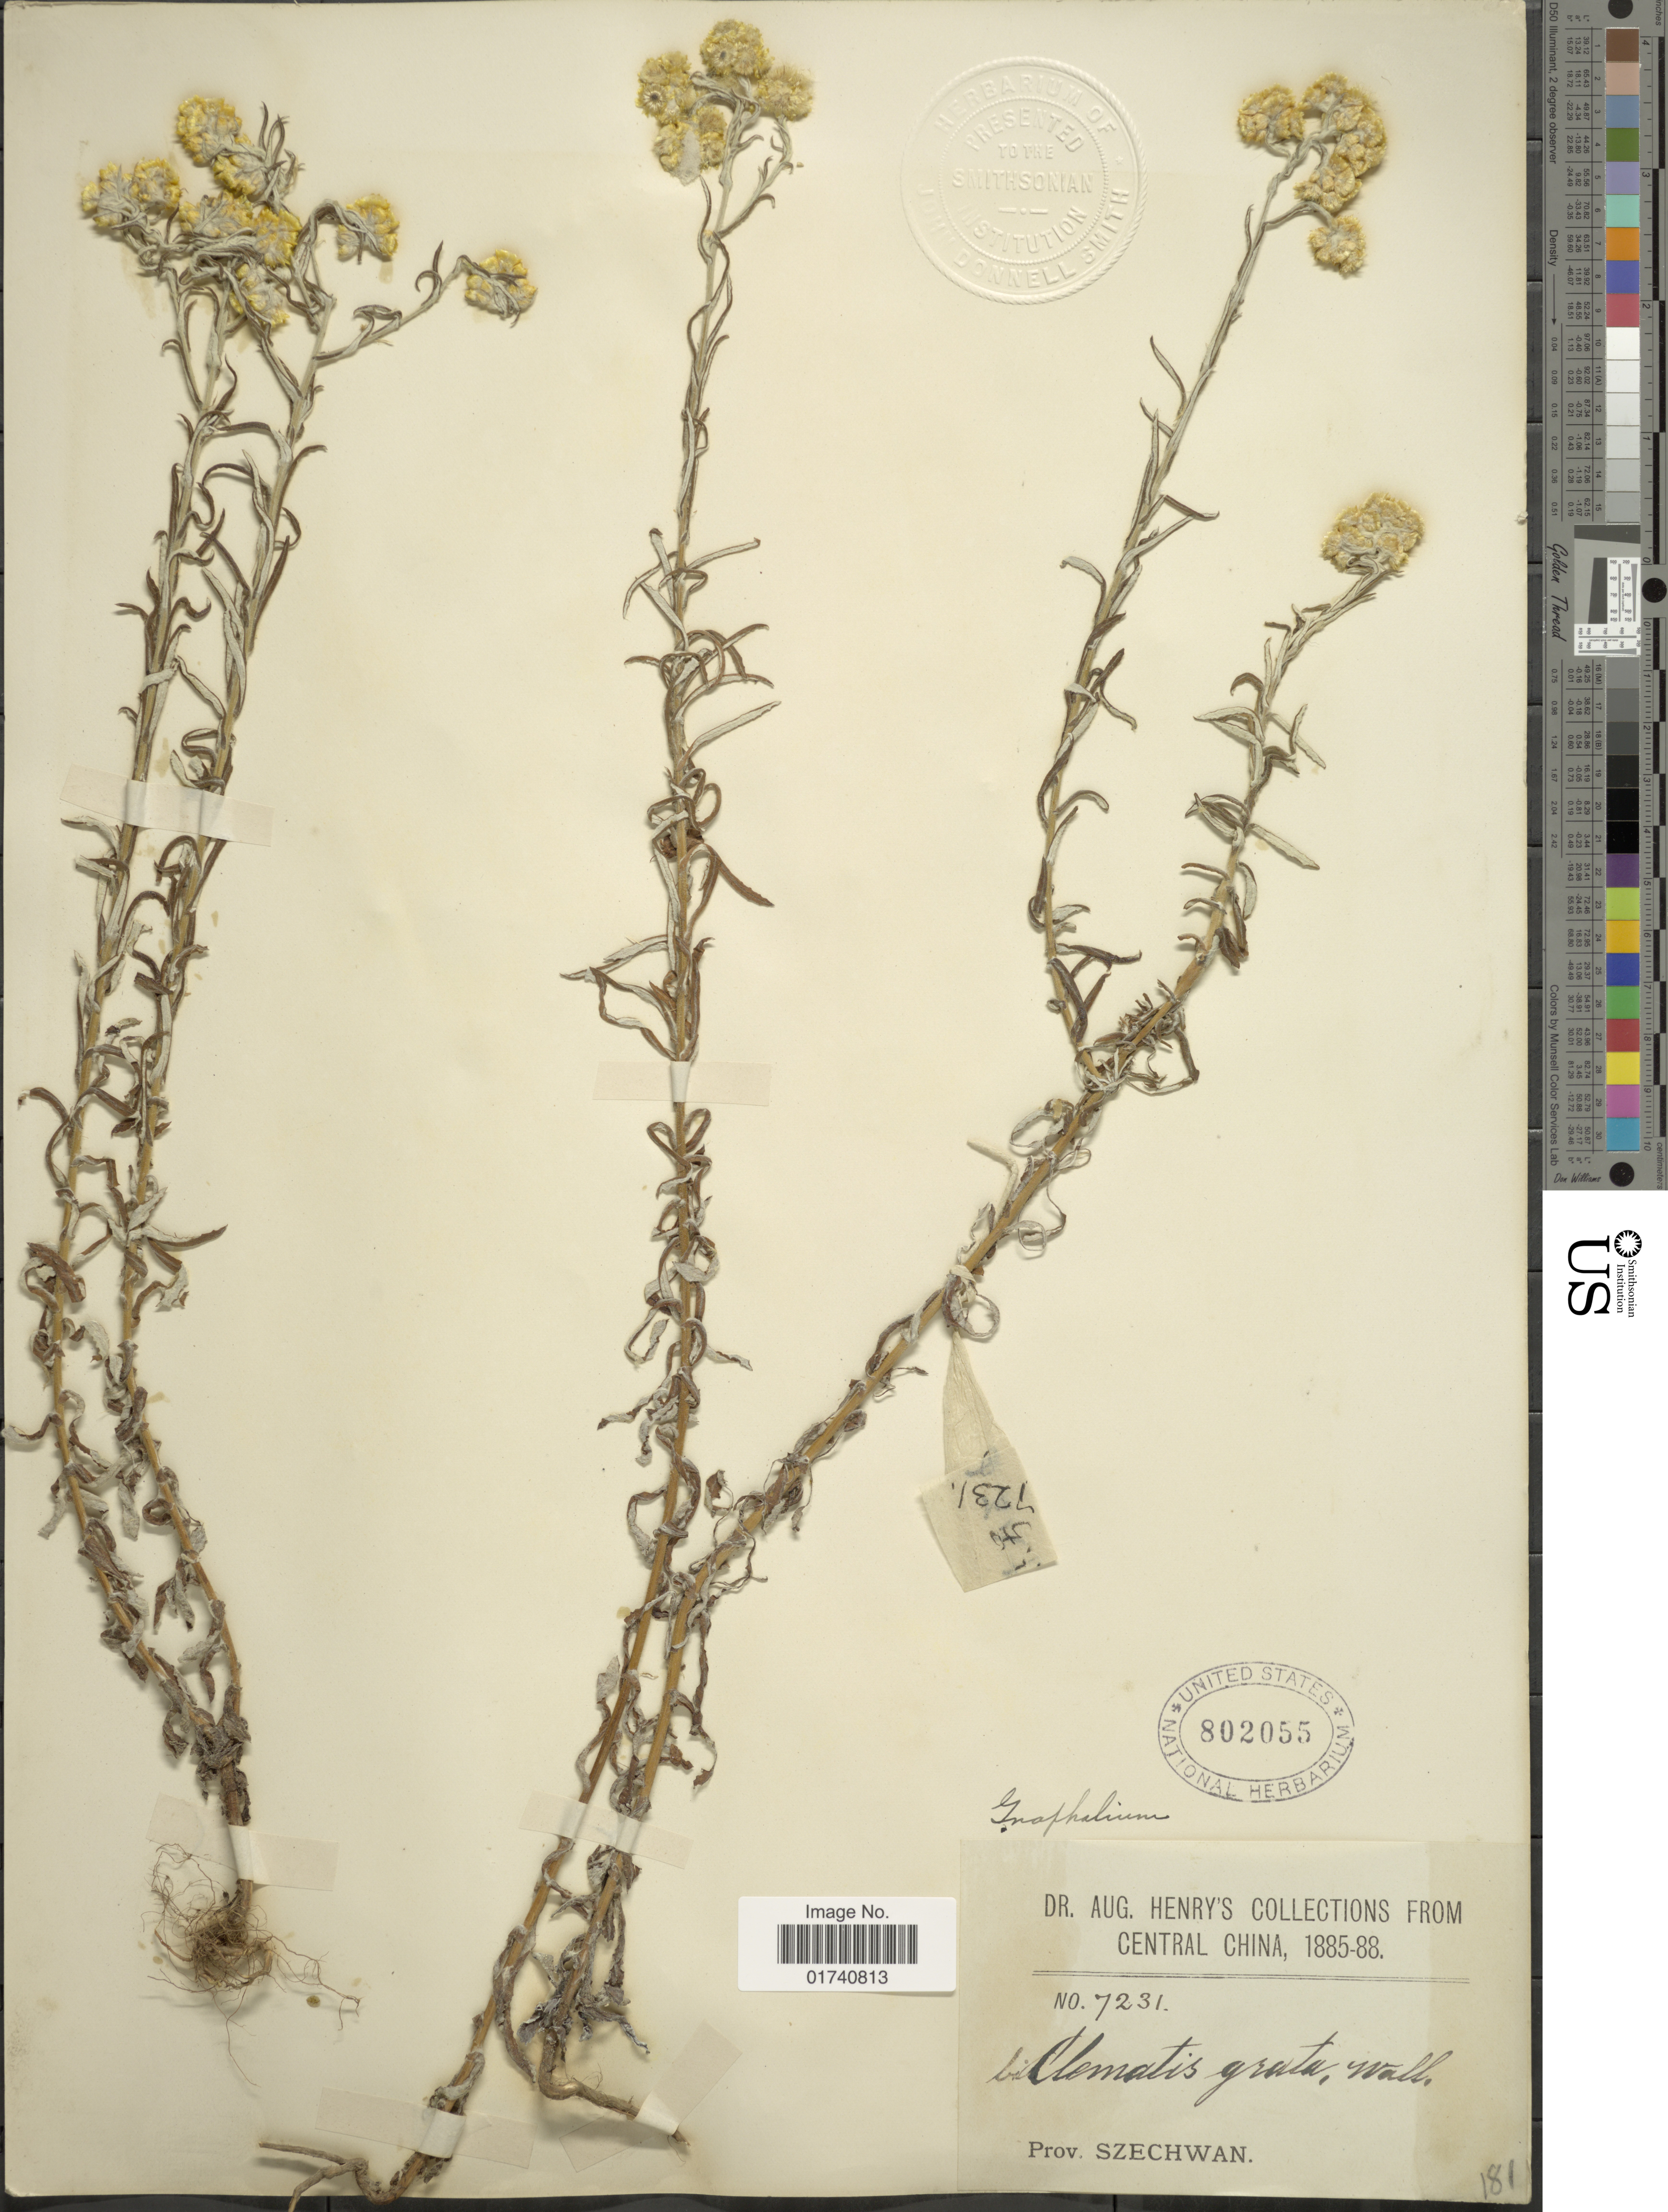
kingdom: Plantae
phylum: Tracheophyta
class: Magnoliopsida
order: Asterales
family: Asteraceae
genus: Pseudognaphalium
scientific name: Pseudognaphalium hypoleucum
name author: (DC.) Hilliard & B.L. Burtt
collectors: A. Henry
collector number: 7231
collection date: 1885/1888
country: China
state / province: Sichuan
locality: Prov. Szechwan. Central China.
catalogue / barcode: US 802055